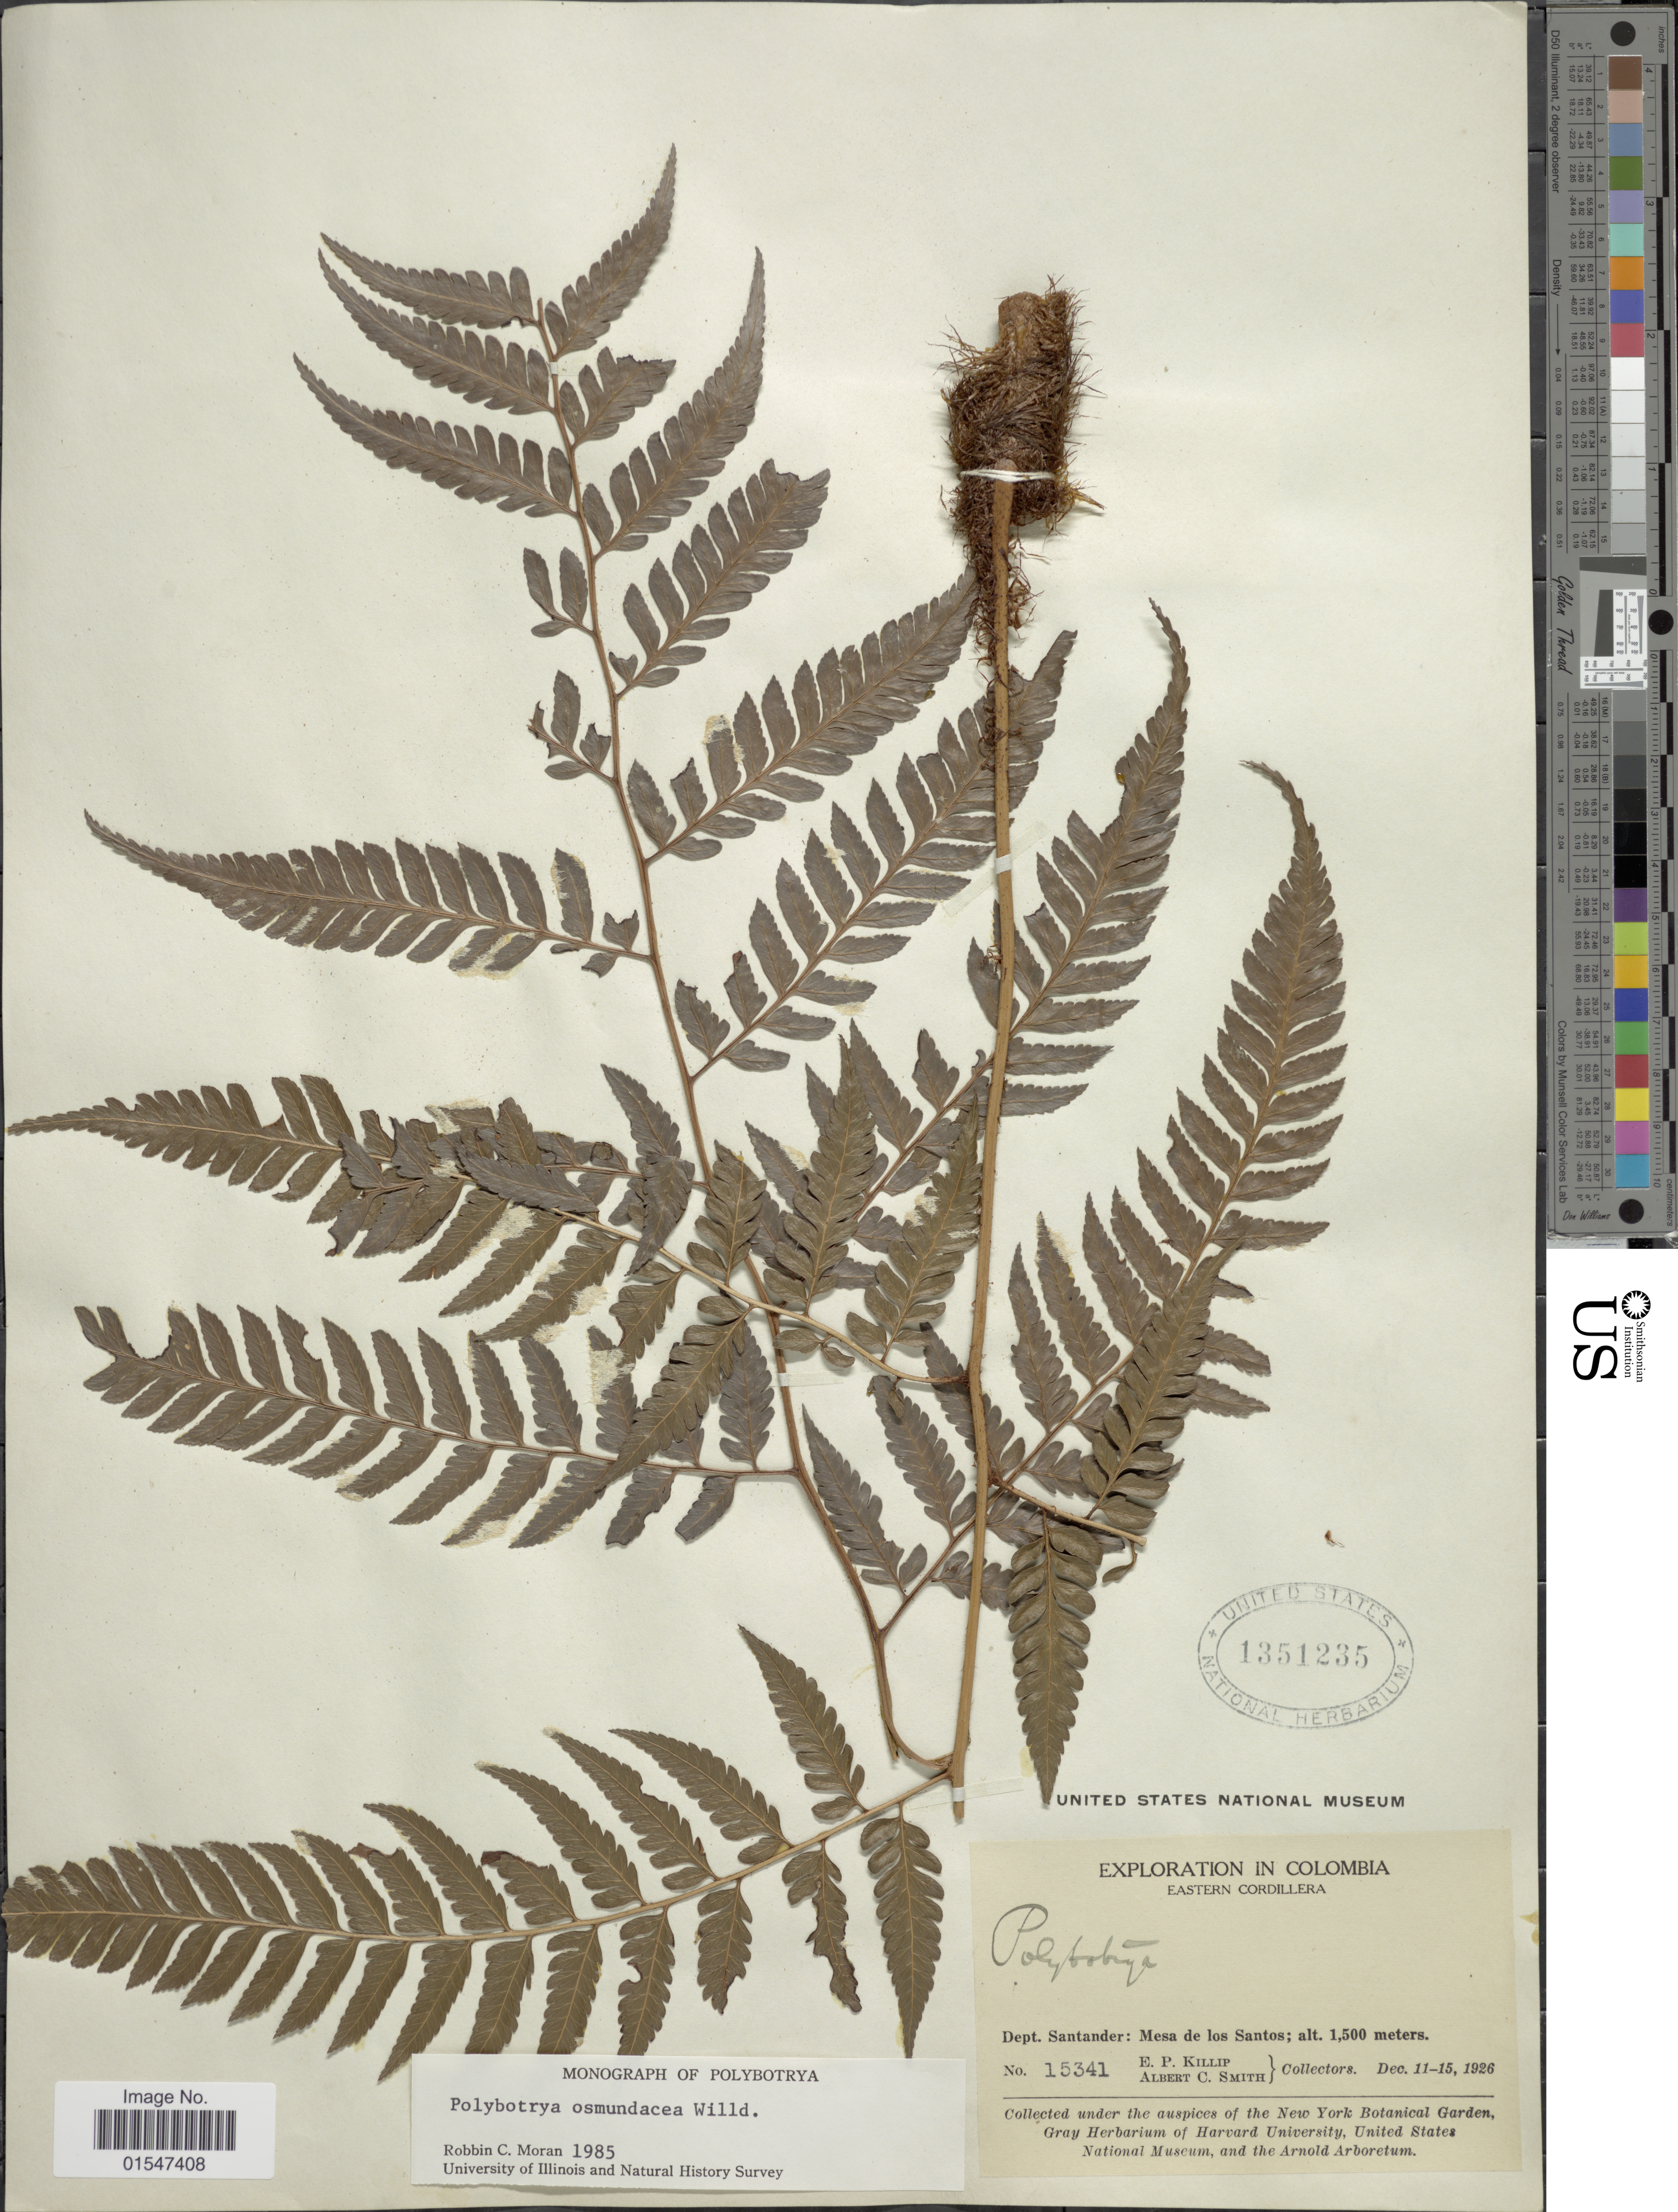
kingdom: Plantae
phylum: Tracheophyta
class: Polypodiopsida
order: Polypodiales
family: Dryopteridaceae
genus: Polybotrya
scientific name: Polybotrya osmundacea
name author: Humb. & Bonpl. ex Willd.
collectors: E. P. Killip & A. C. Smith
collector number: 15341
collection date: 1926-12-11/1926-12-15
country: Colombia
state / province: Santander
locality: Eastern Cordillera, Mesa de Los Santos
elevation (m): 1500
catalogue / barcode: US 1351235